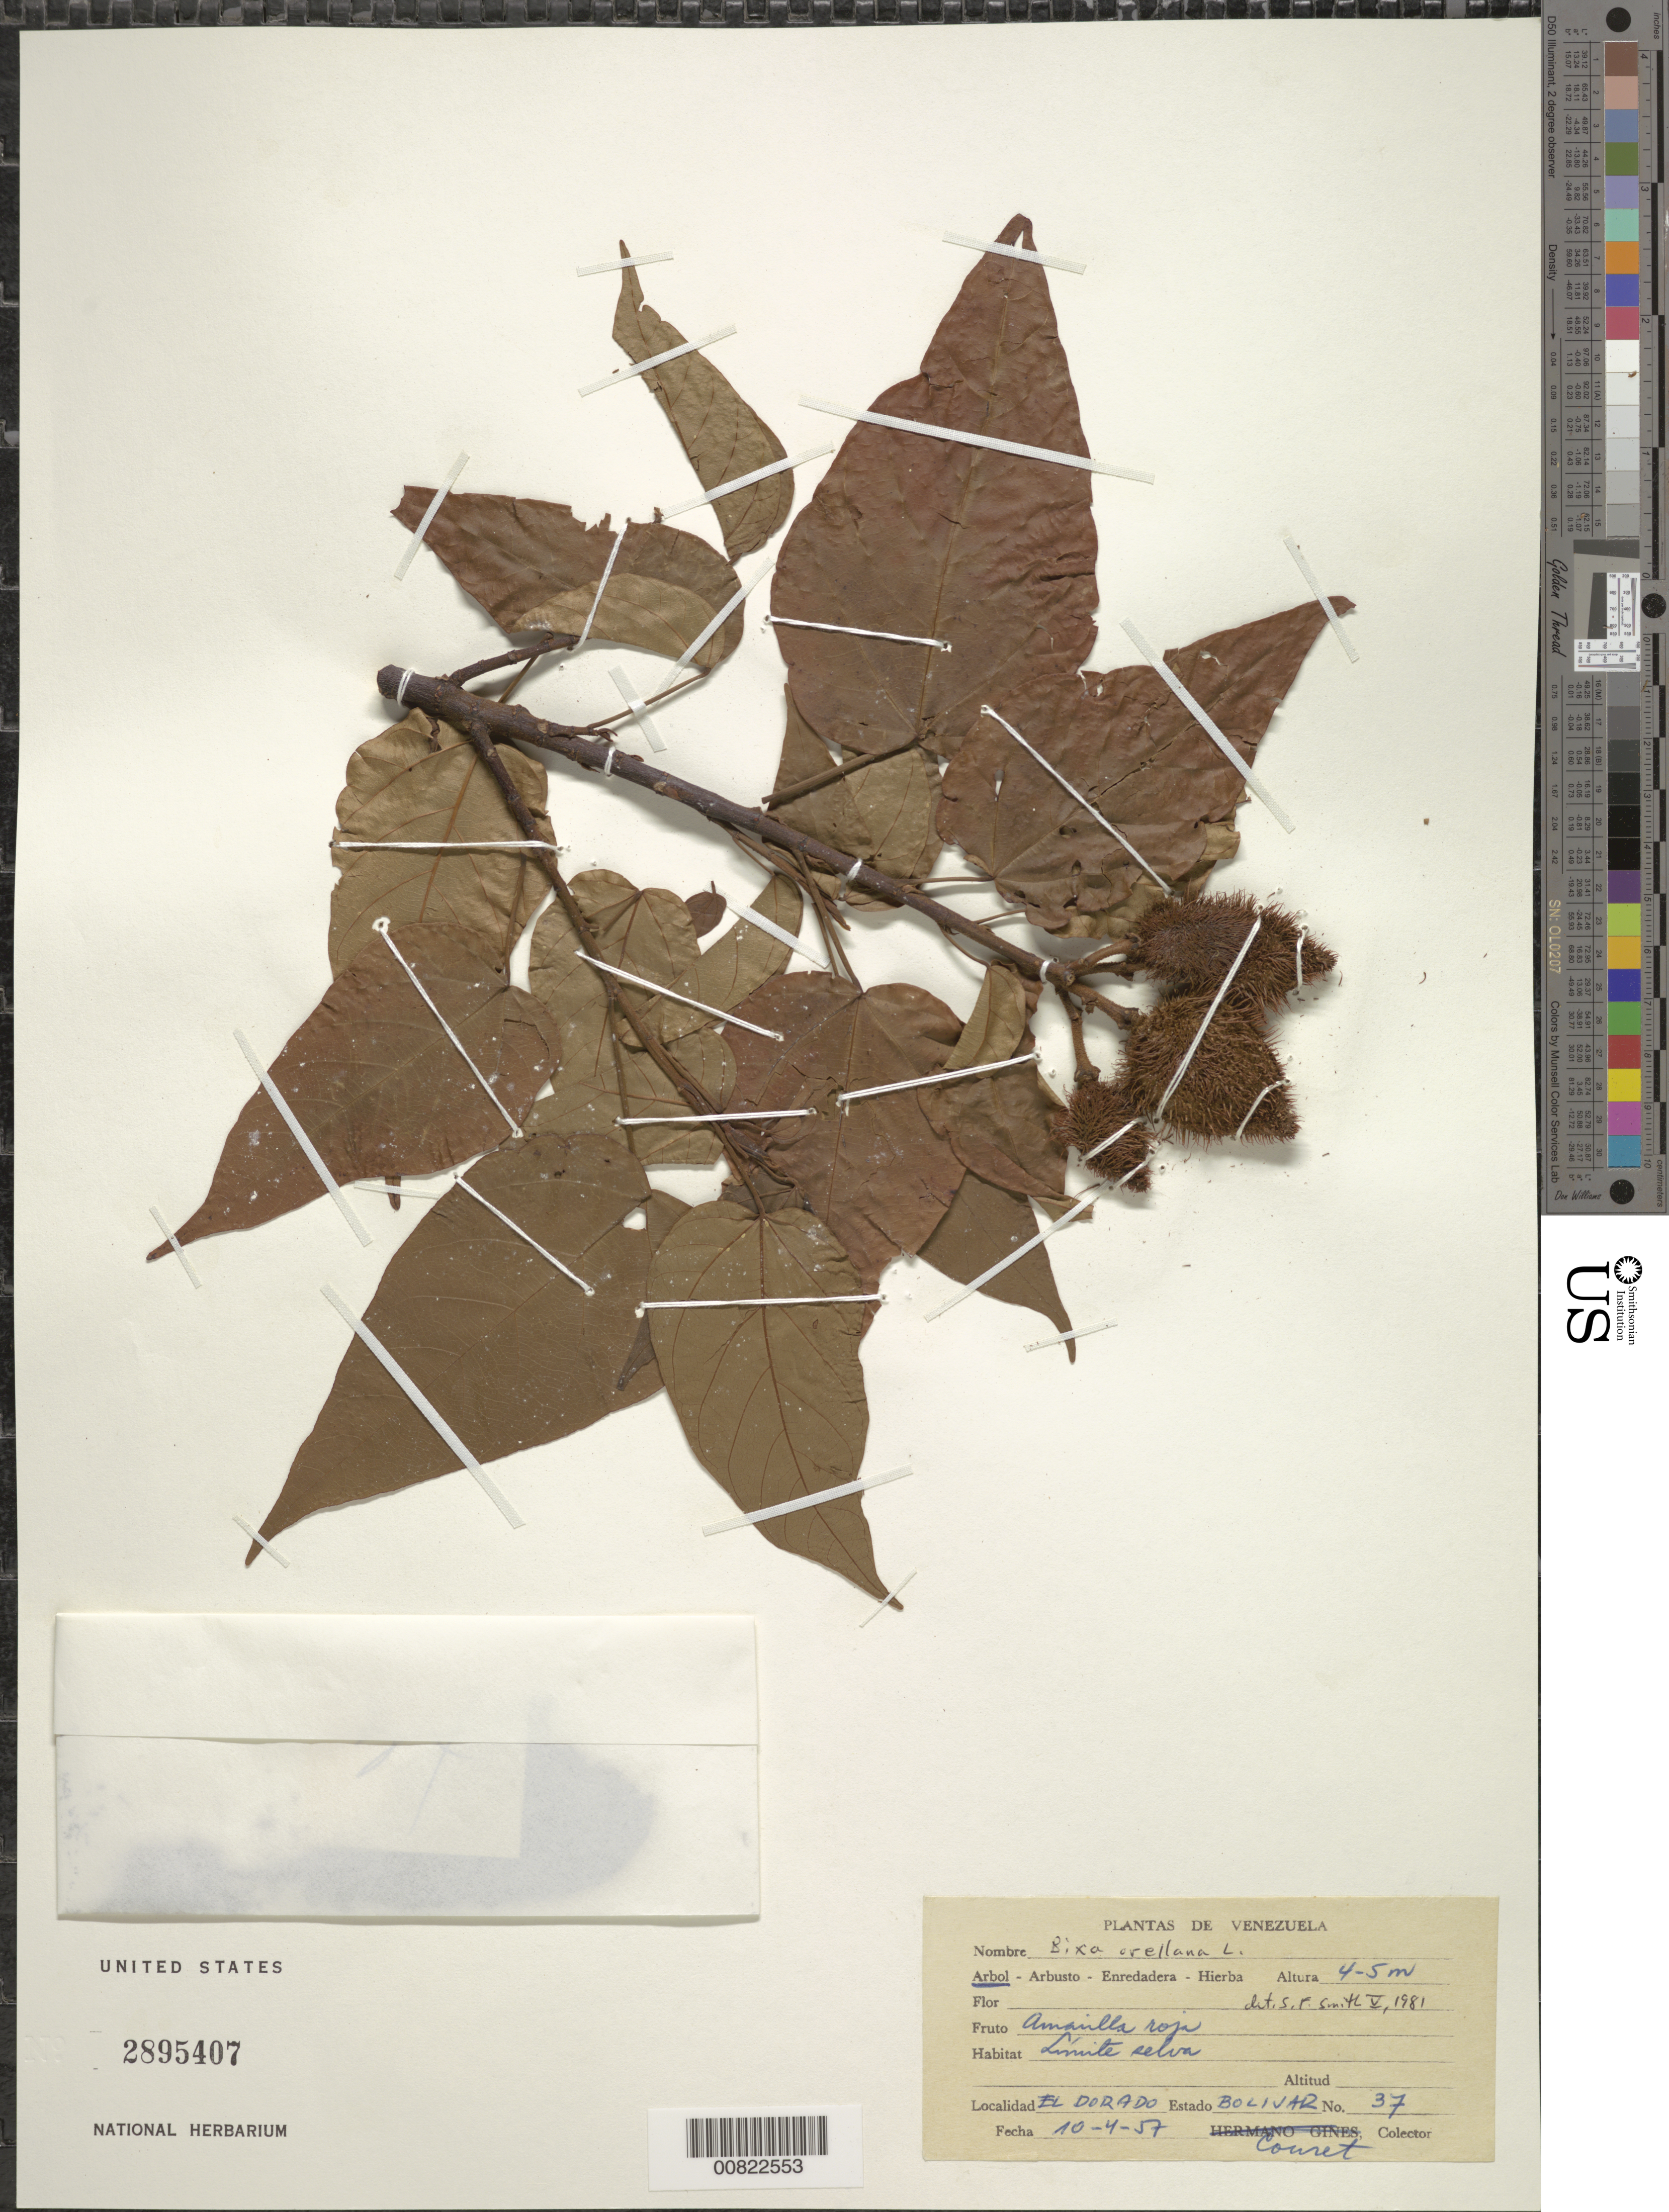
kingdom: Plantae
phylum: Tracheophyta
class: Magnoliopsida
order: Malvales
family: Bixaceae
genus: Bixa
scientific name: Bixa orellana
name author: L.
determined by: Smith, Stephen F., (US), NMNH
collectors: -. Couret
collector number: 37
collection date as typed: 10-Apr-57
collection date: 1957-04-10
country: Venezuela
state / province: Bolívar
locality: El Dorado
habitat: Limite selva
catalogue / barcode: US 2895407